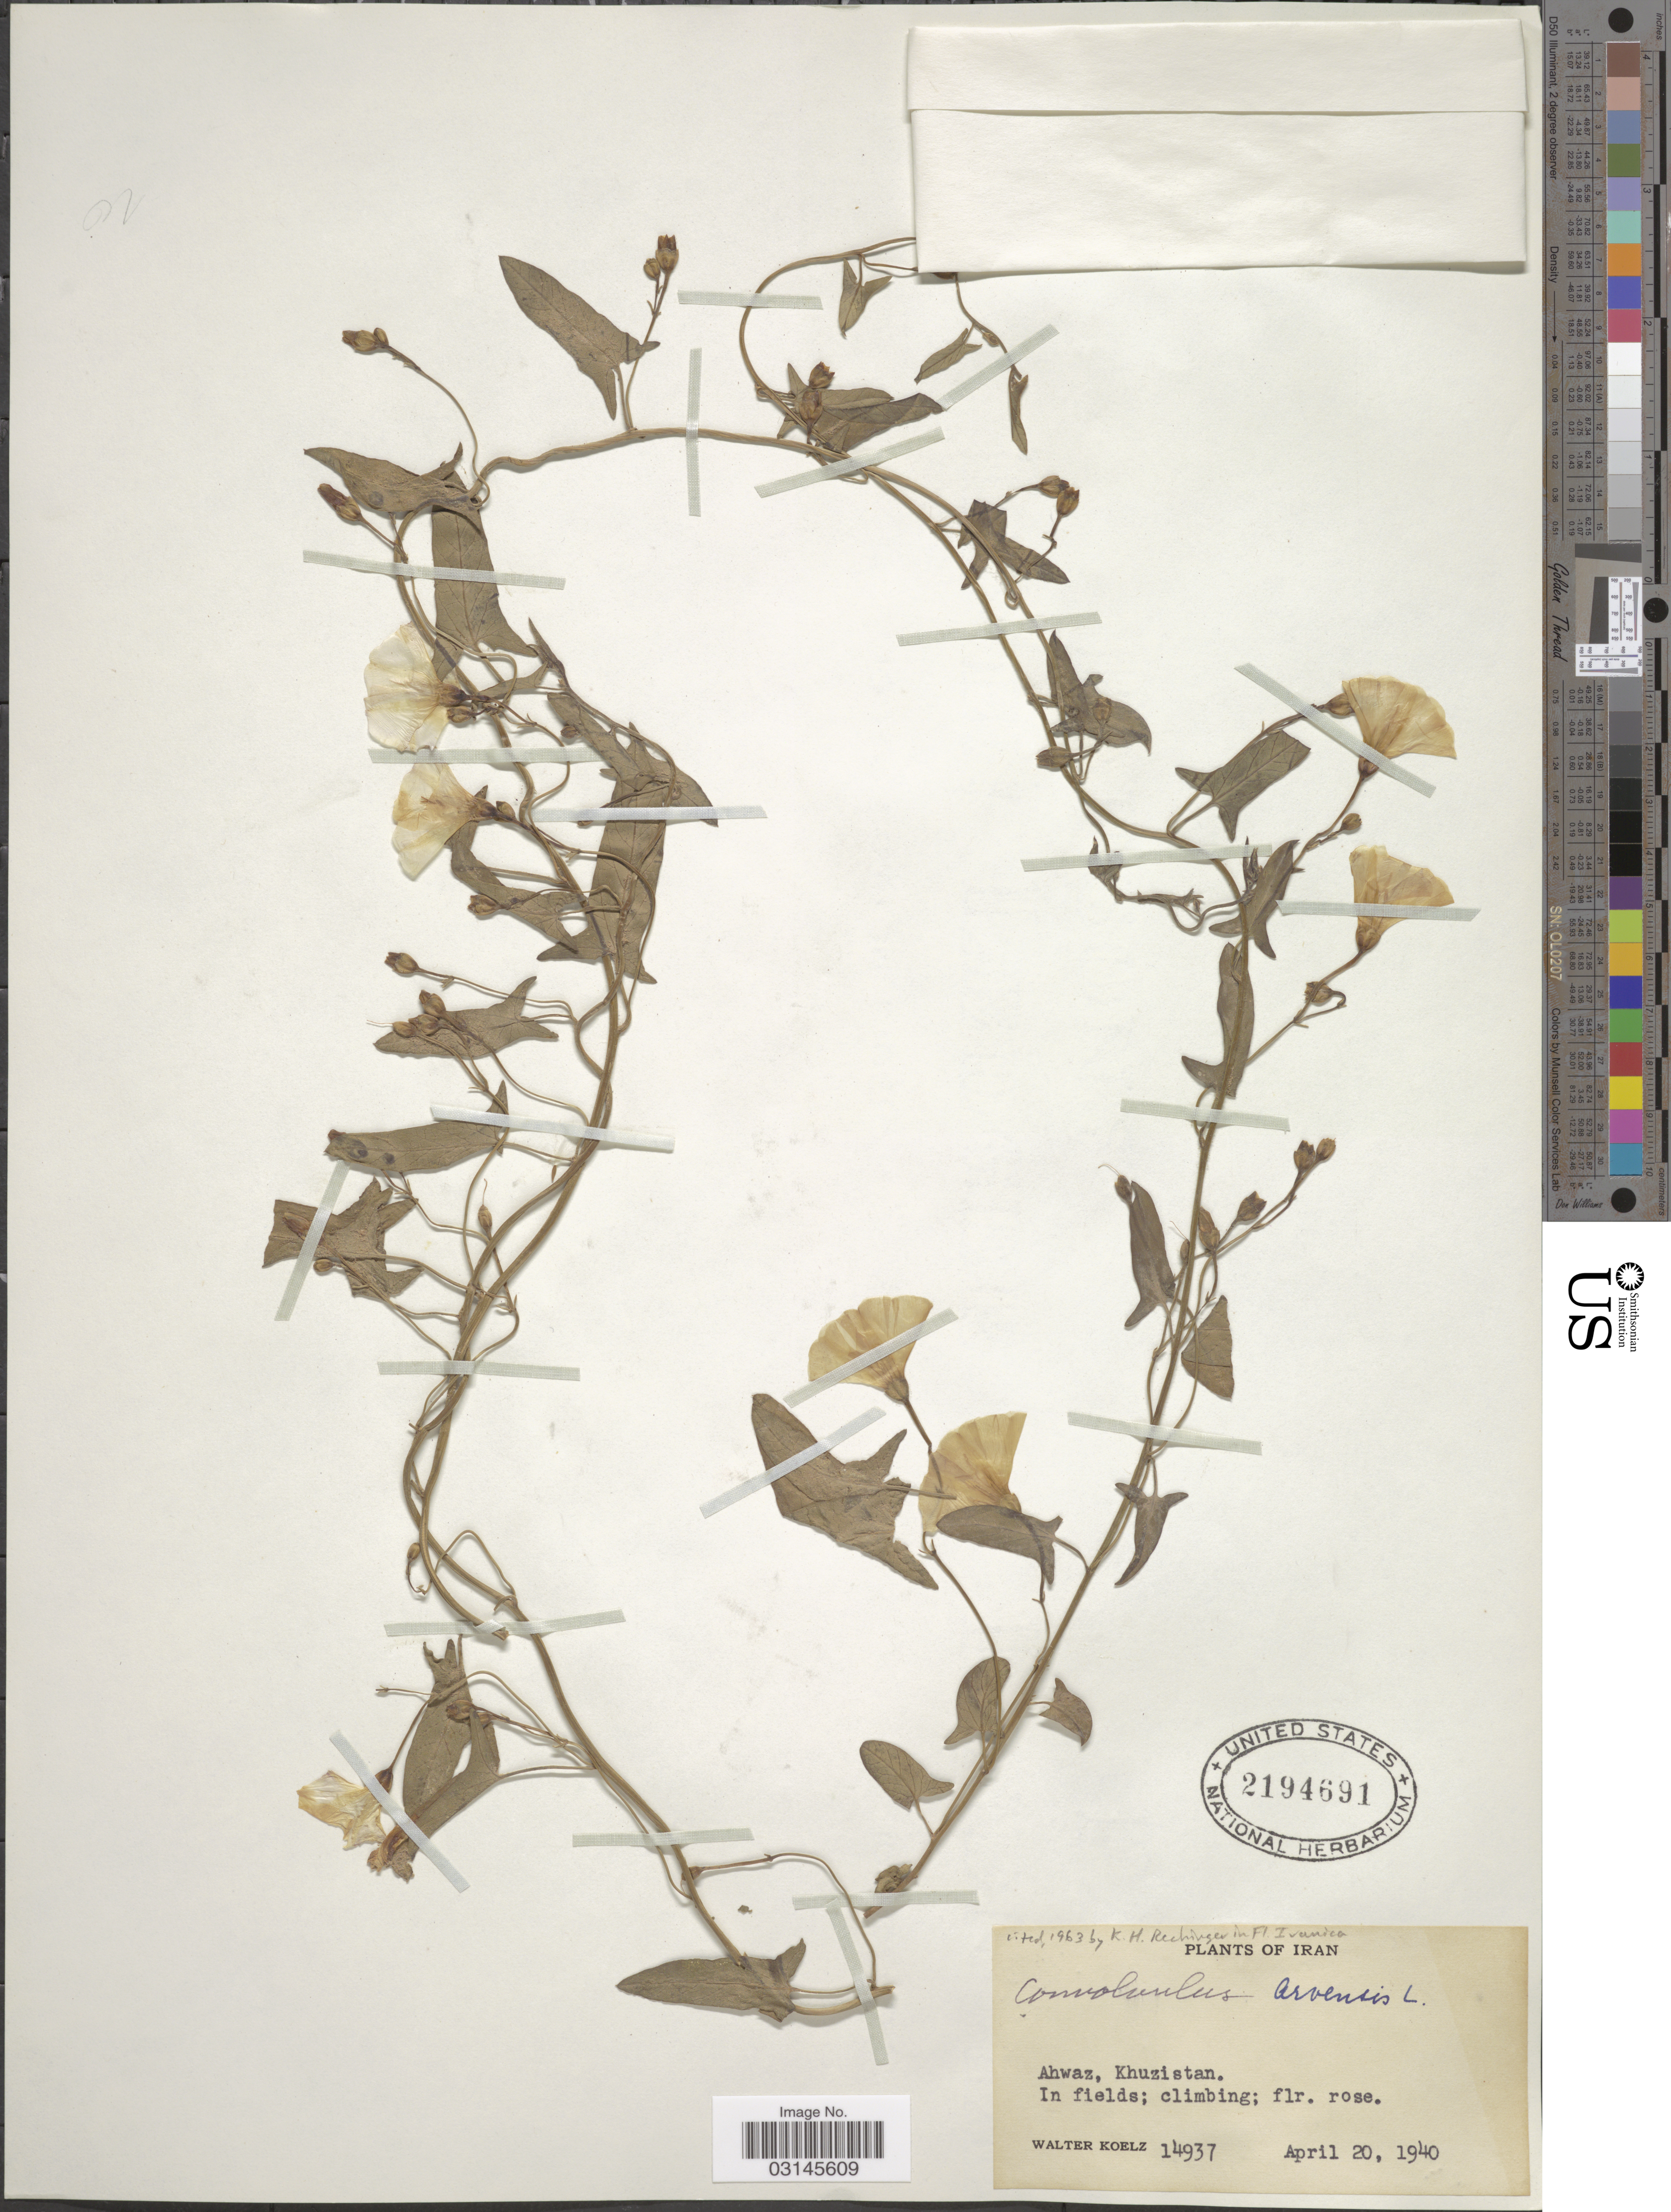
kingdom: Plantae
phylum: Tracheophyta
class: Magnoliopsida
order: Solanales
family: Convolvulaceae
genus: Convolvulus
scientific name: Convolvulus arvensis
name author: L.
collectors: W. N. Koelz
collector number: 14937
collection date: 1940-04-20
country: Iran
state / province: Khuzestan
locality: Ahwaz, Khuzistan.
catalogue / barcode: US 2194691